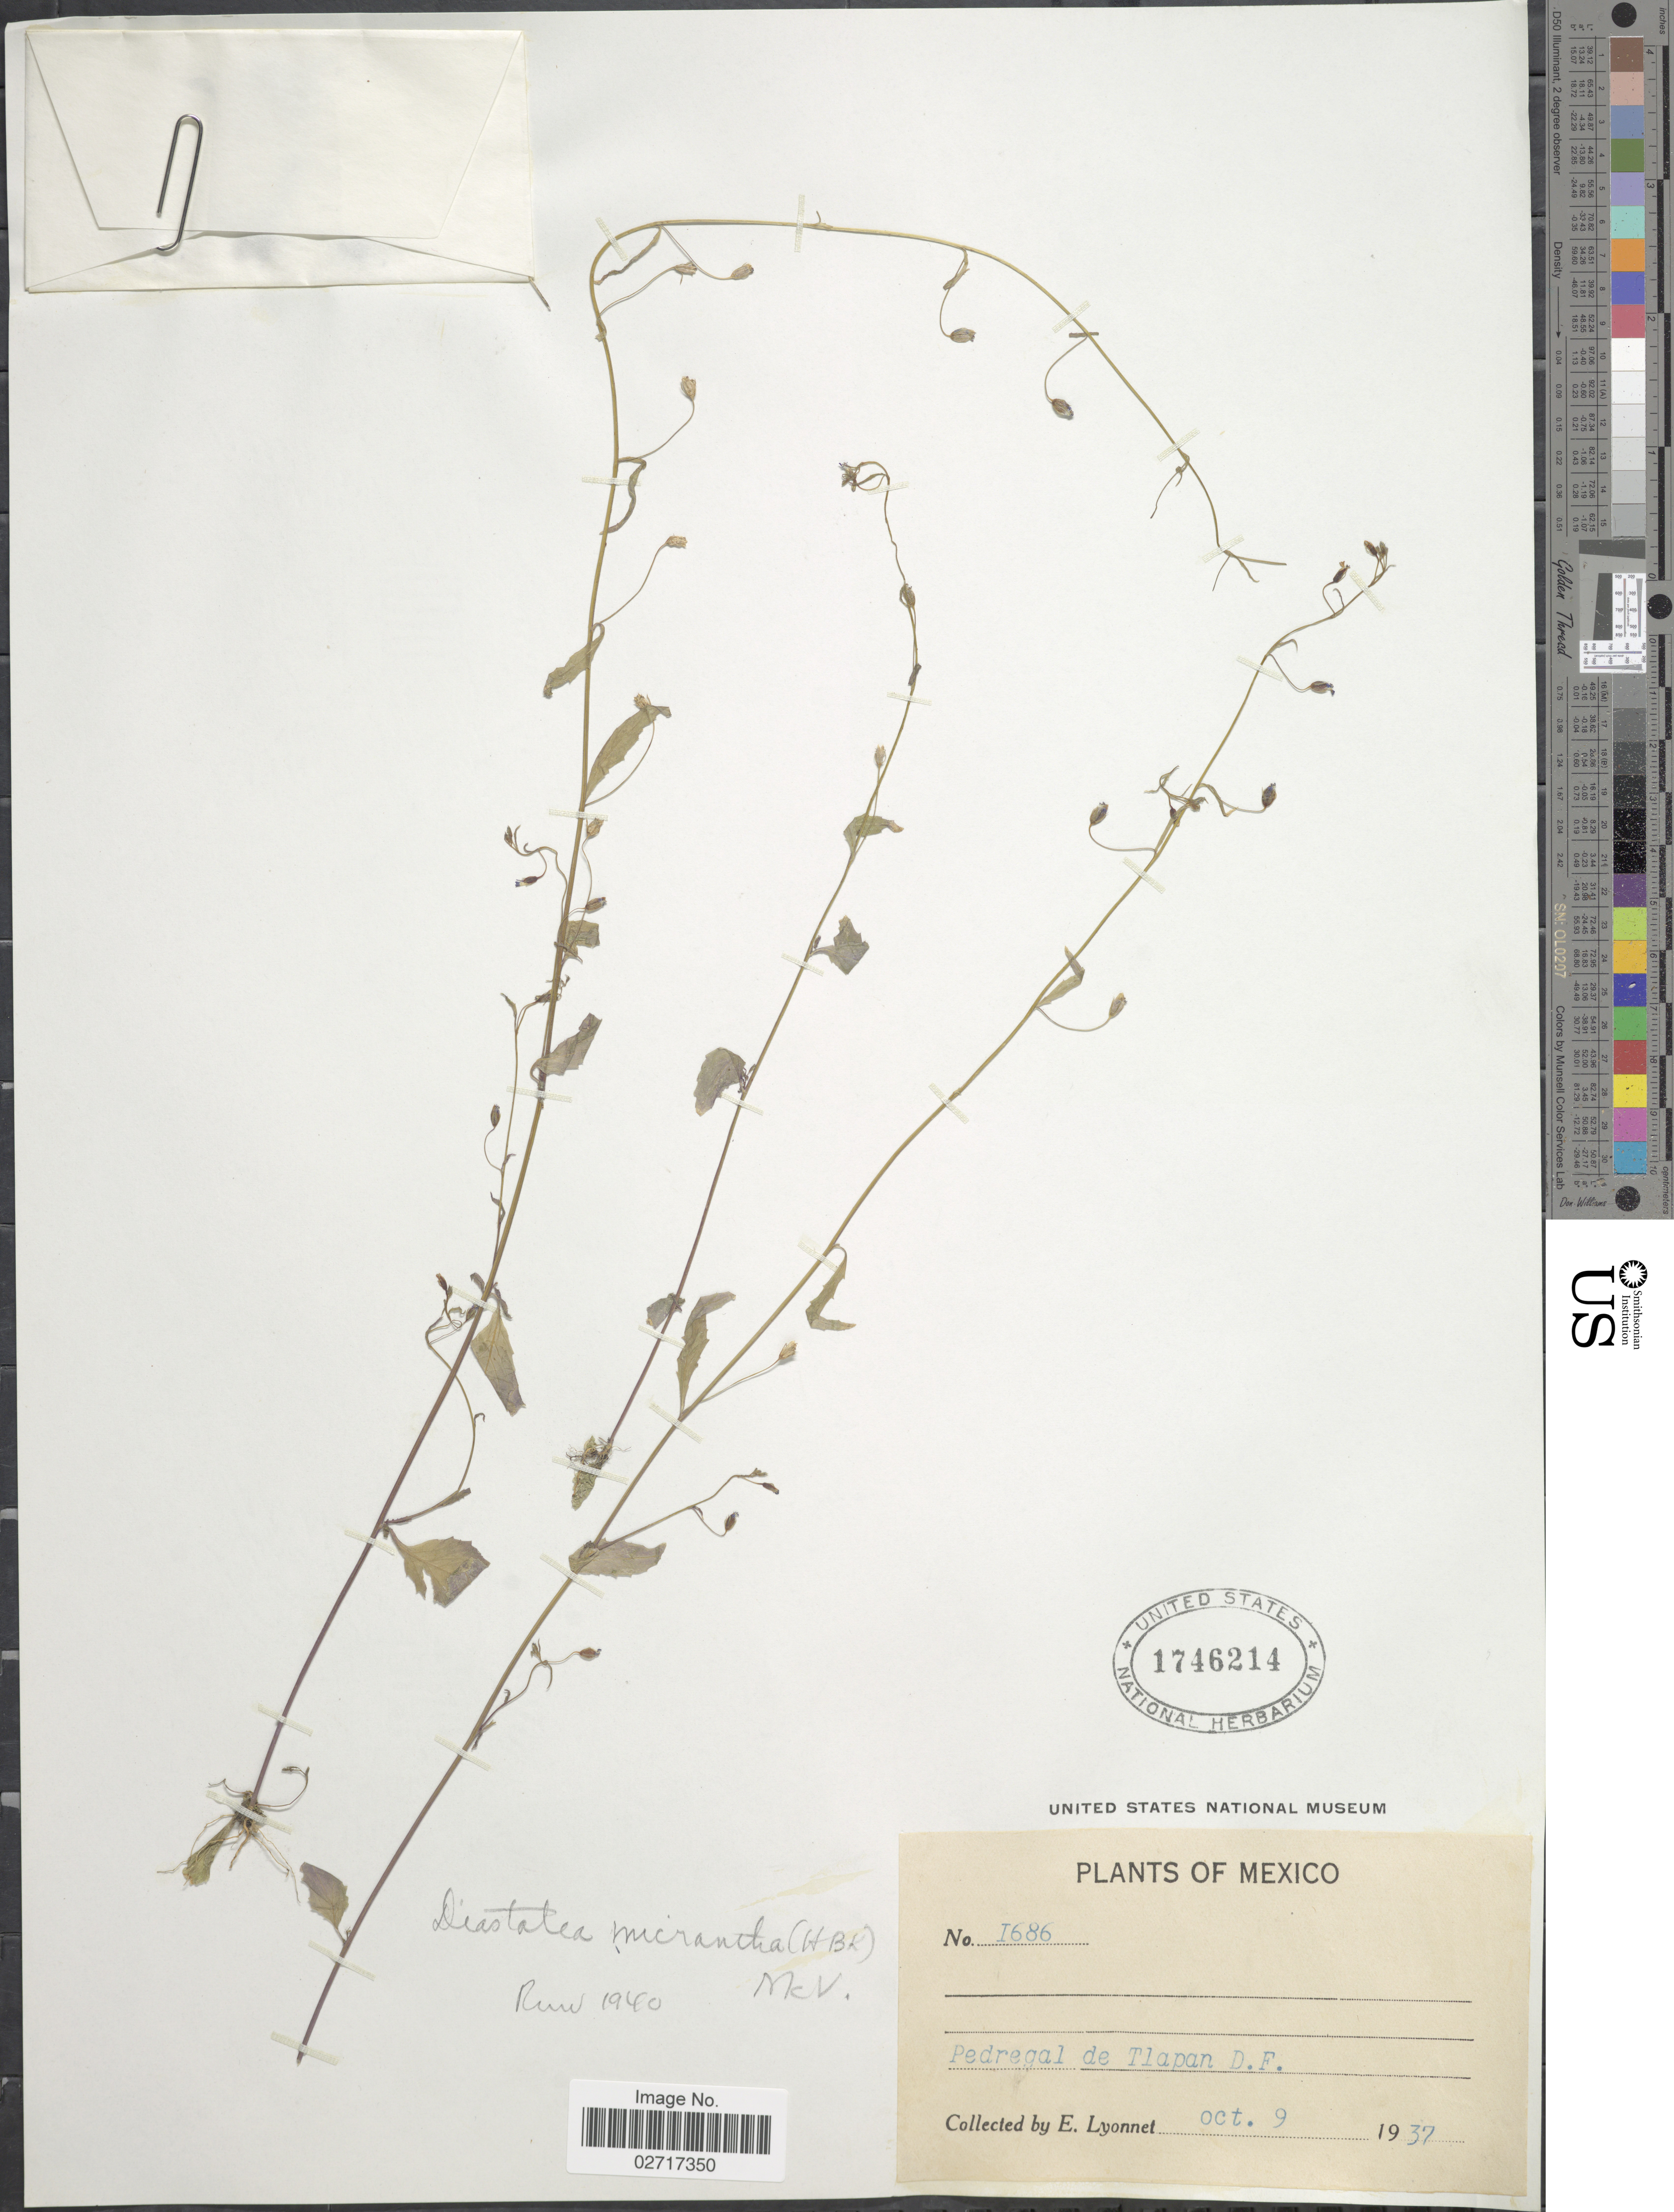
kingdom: Plantae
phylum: Tracheophyta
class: Magnoliopsida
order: Asterales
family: Campanulaceae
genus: Diastatea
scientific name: Diastatea micrantha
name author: (Kunth) McVaugh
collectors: E. Lyonnet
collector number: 1686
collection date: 1937-10-09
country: Mexico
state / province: Distrito Federal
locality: Pedregal de Tlapan, D.F.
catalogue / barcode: US 1746214